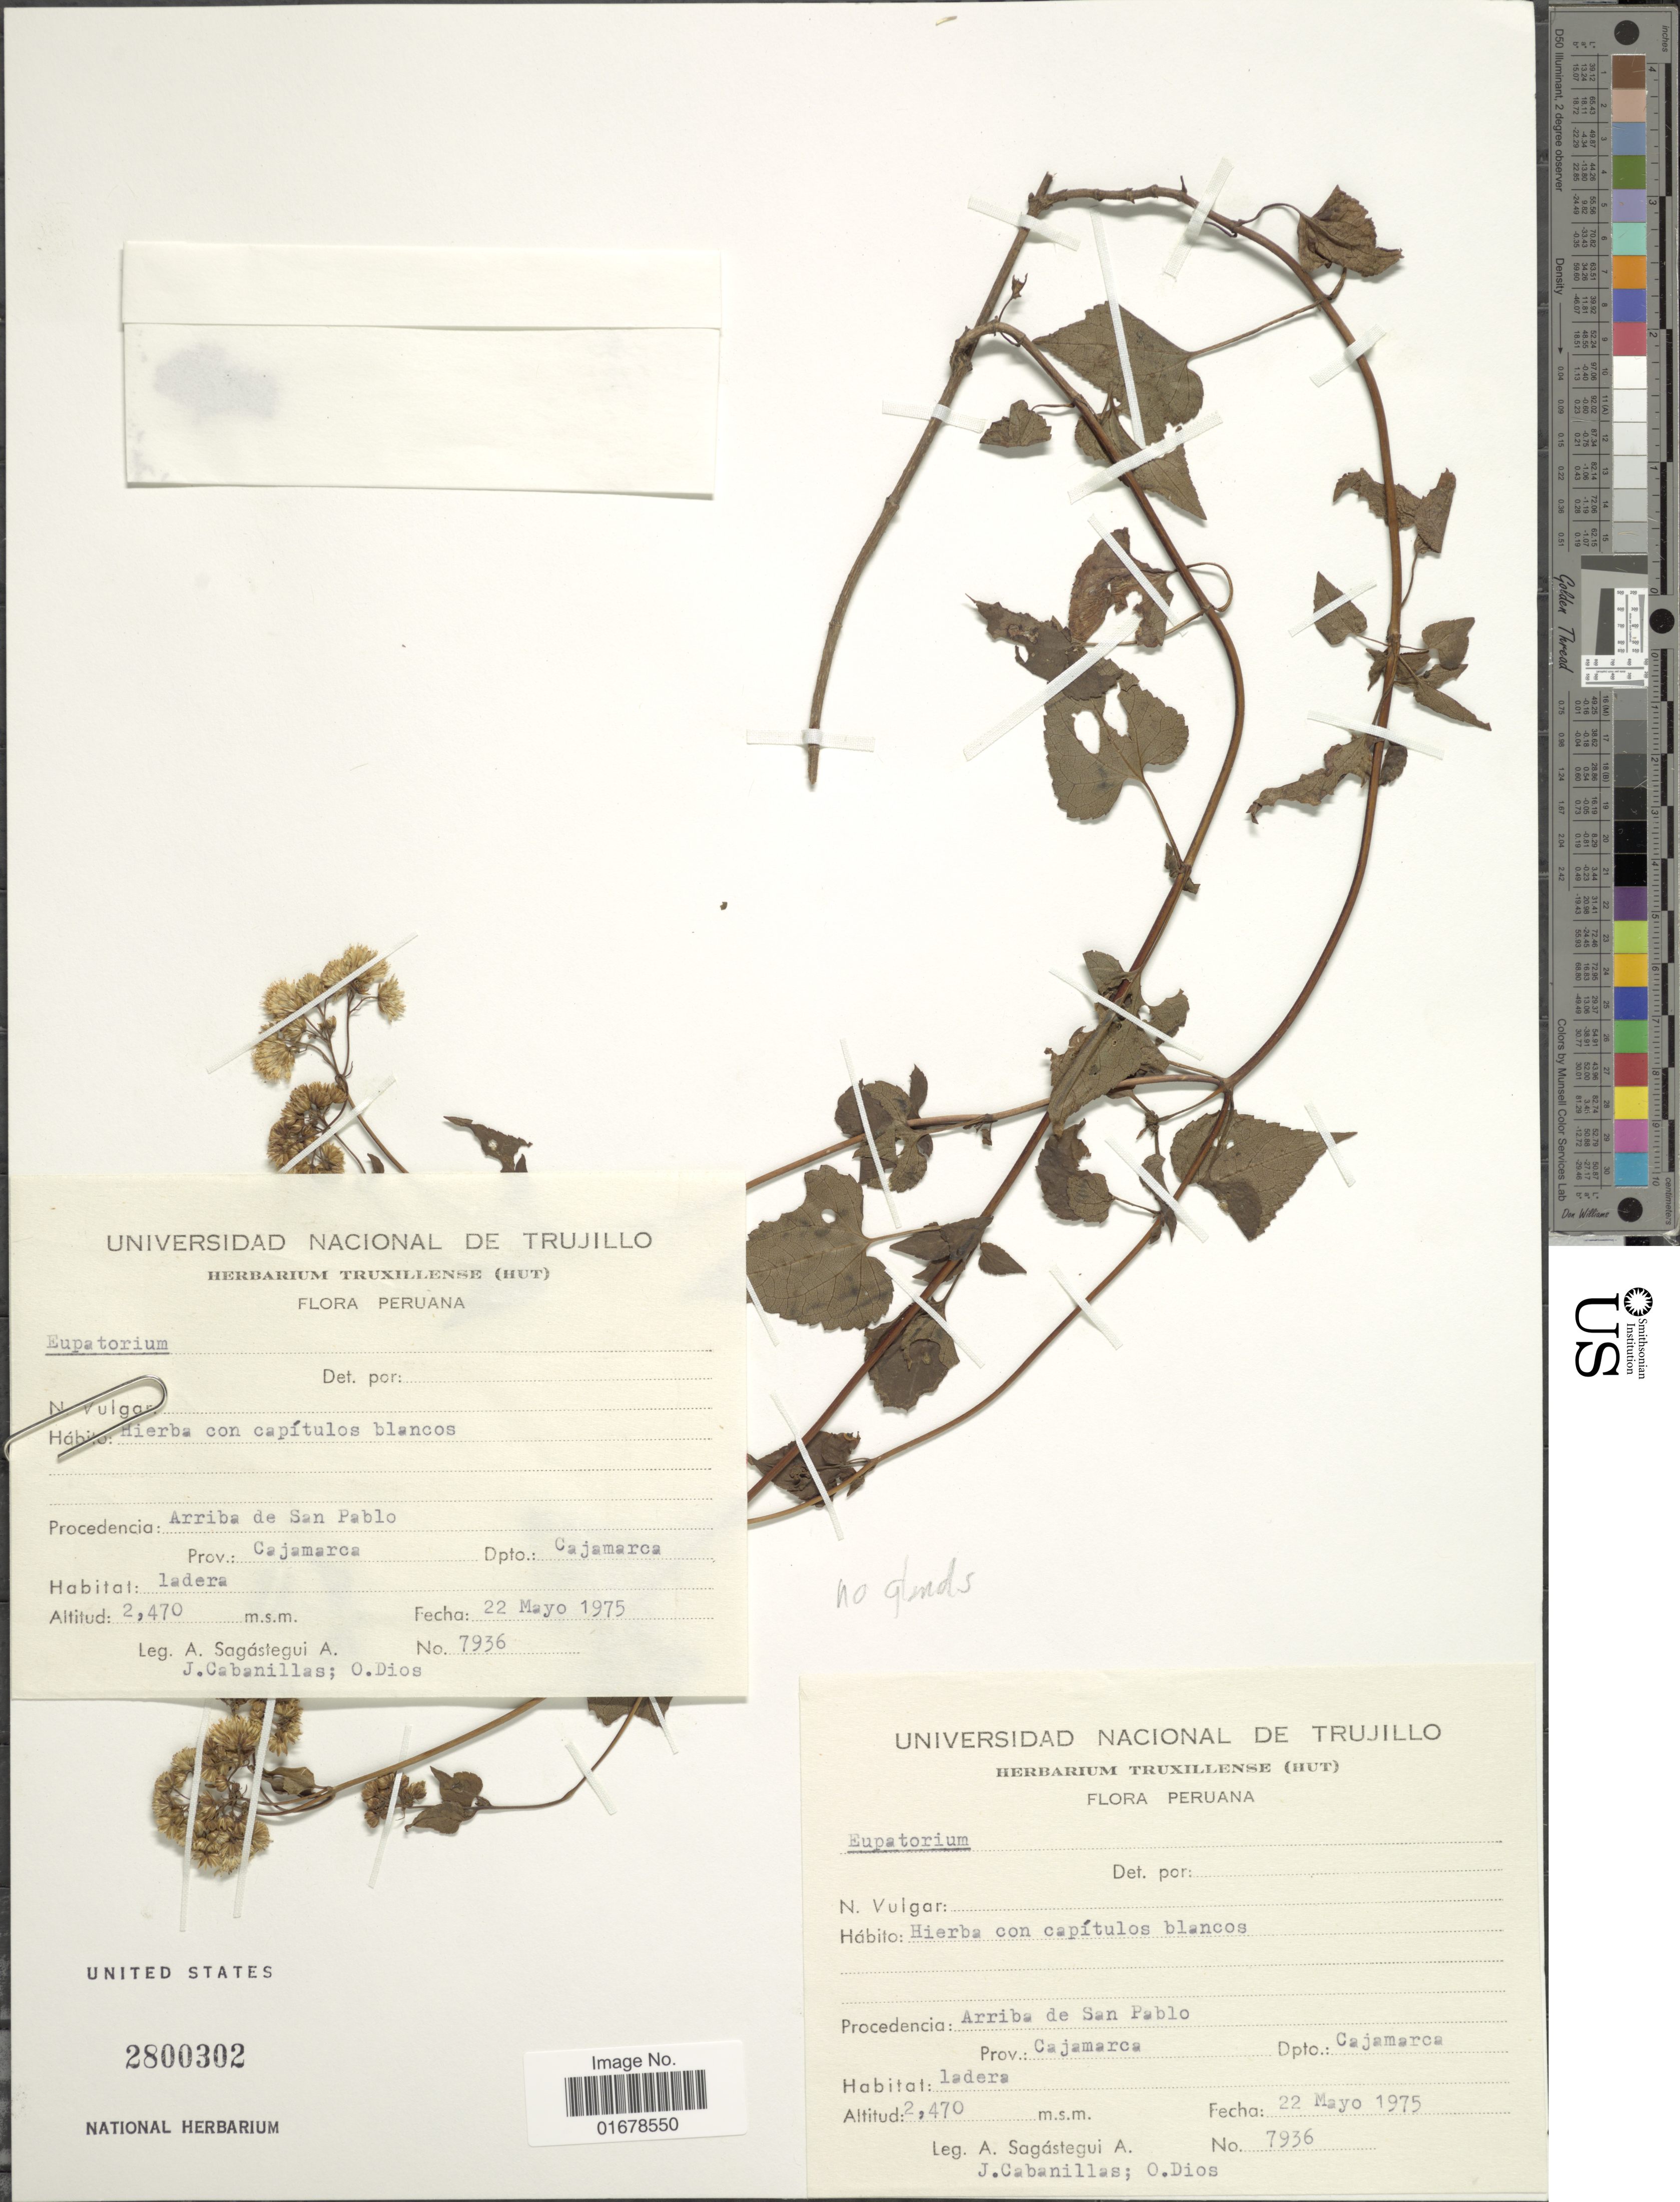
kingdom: Plantae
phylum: Tracheophyta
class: Magnoliopsida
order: Asterales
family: Asteraceae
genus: Ageratina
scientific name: Ageratina sp.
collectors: A. Sagástegui A., J. Cabanillas & O. Dios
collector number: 7936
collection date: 1975-05-22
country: Peru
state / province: Cajamarca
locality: Procedencia: Arriba de San Pablo, Prov.: Cajamarca, Dpto. Cajamarca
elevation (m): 2470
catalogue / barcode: US 2800302